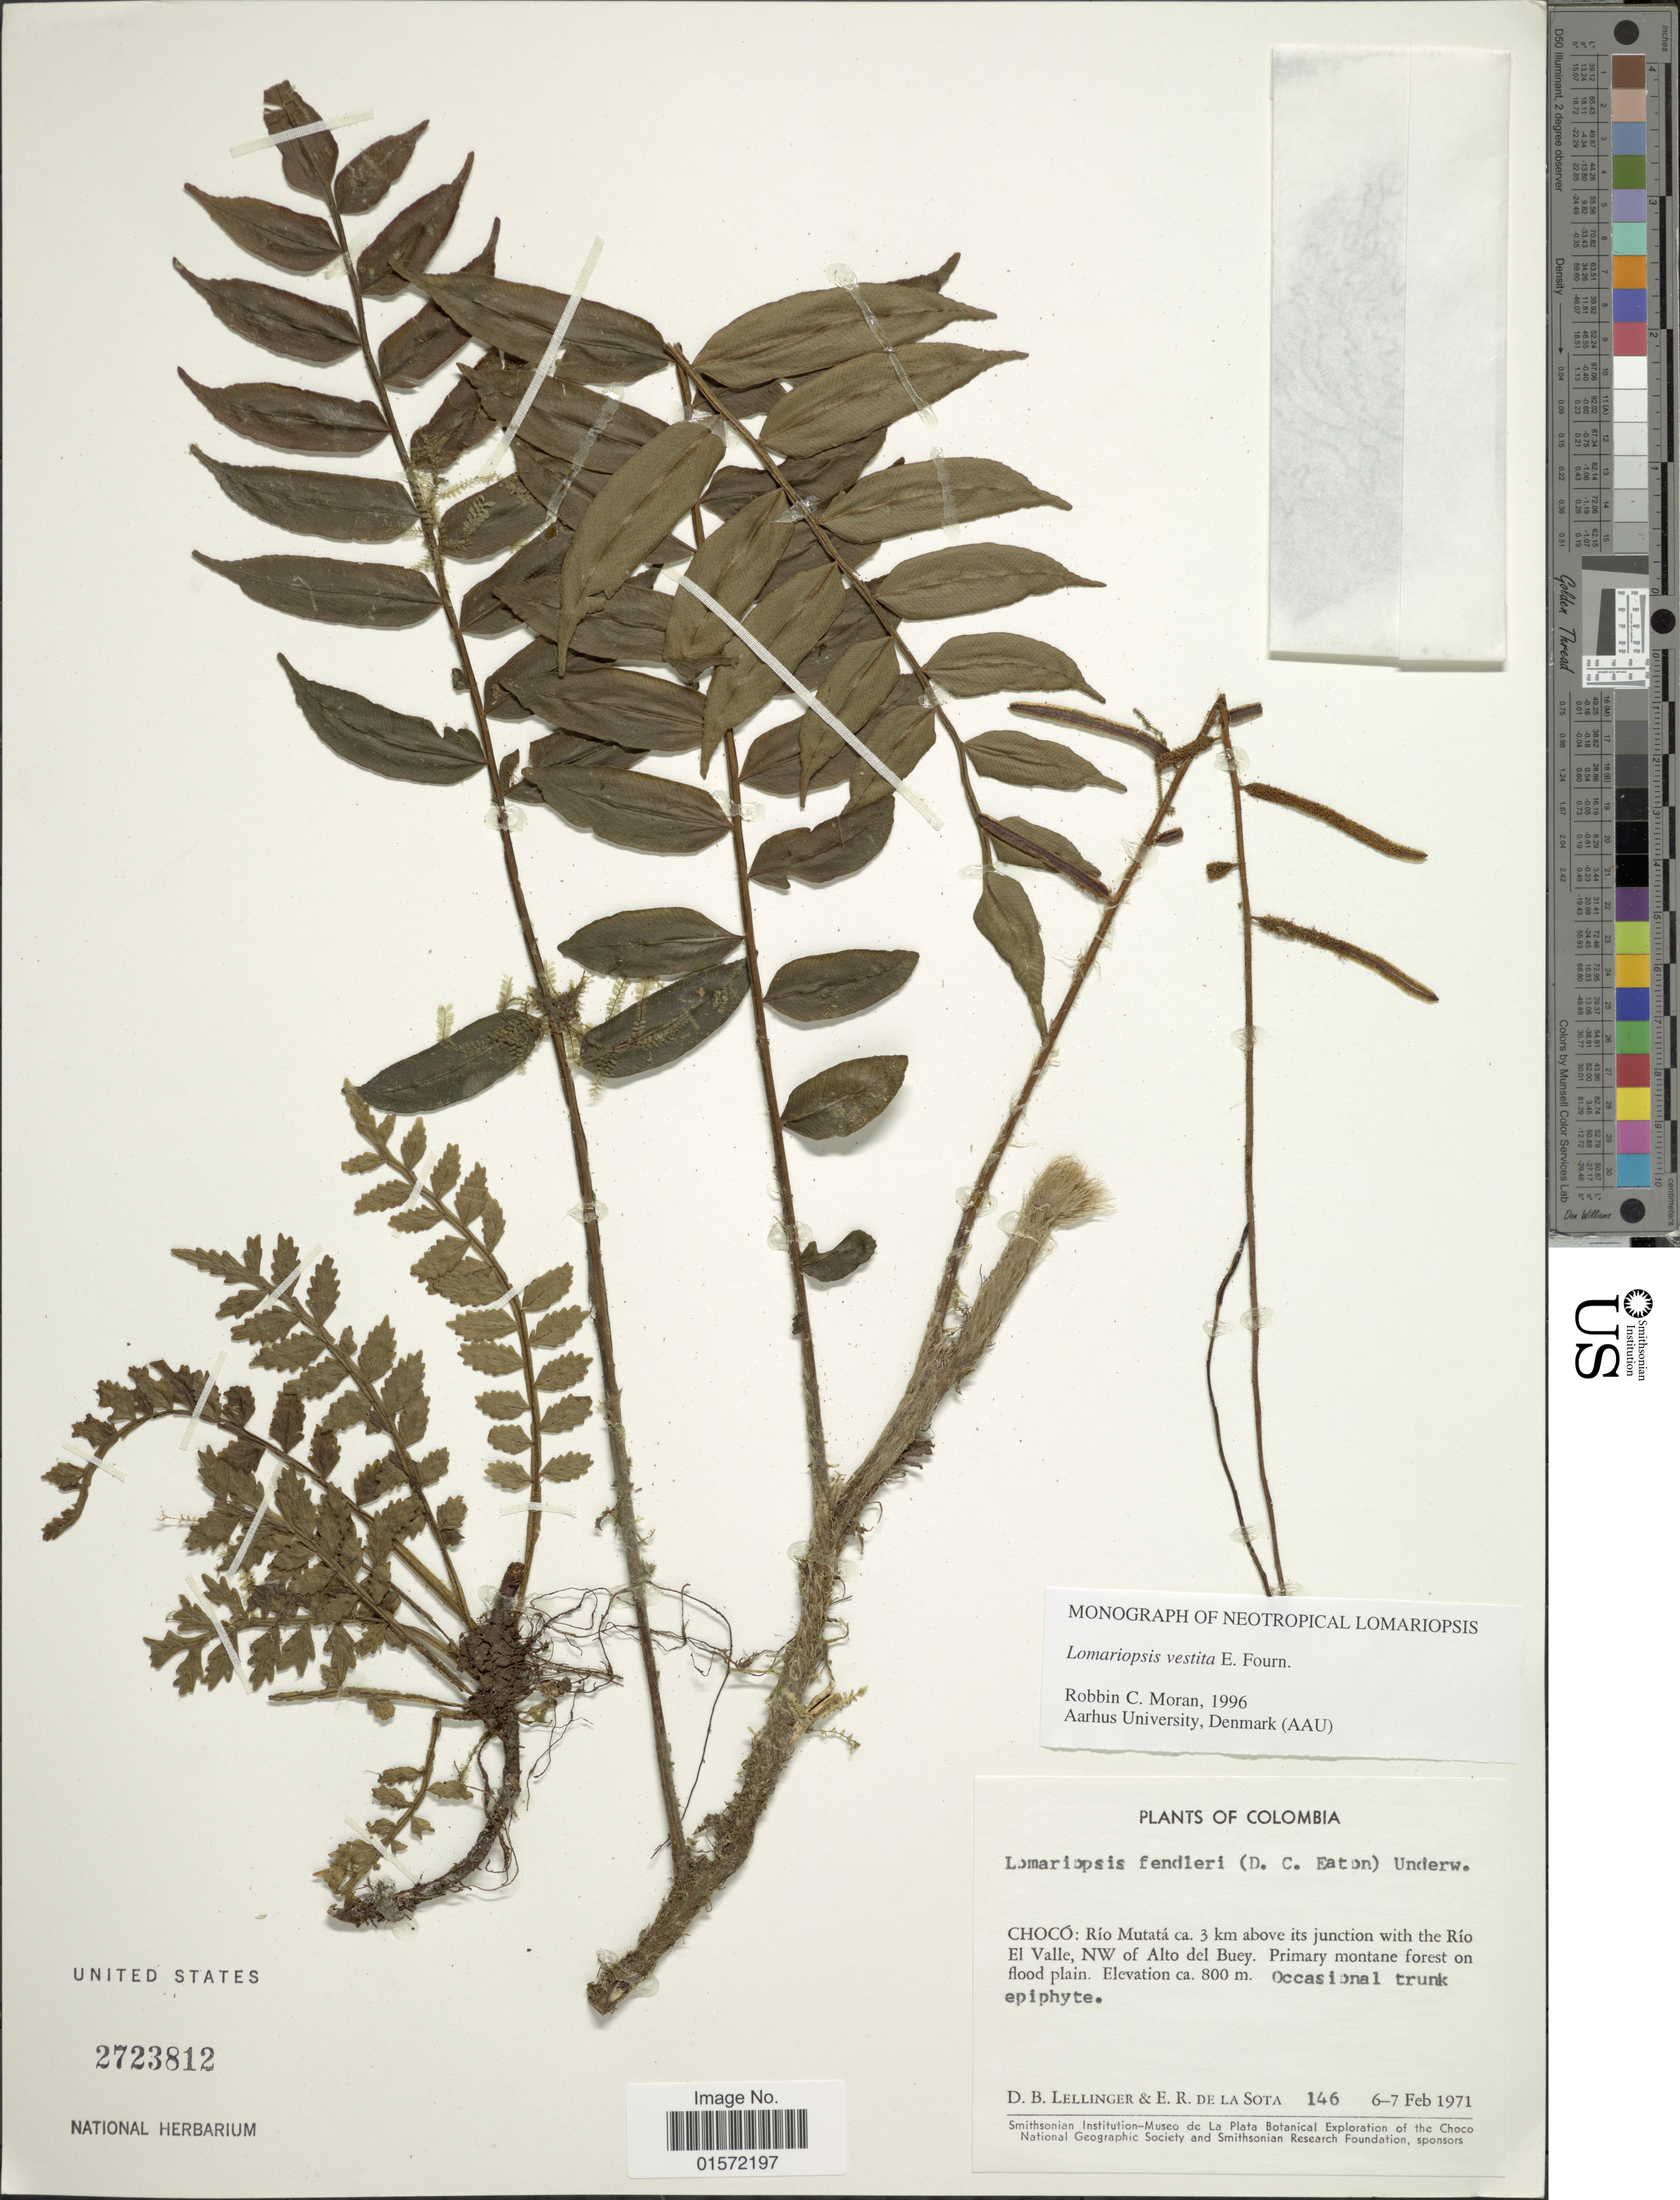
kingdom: Plantae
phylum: Tracheophyta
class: Polypodiopsida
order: Polypodiales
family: Lomariopsidaceae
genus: Lomariopsis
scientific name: Lomariopsis vestita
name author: E. Fourn.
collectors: D. B. Lellinger & E. R. de la Sota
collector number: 146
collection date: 1971-02-06/1971-02-07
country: Colombia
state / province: Chocó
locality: Río Mutatá ca. 3 km above its junction with the Río El Valle, NW of Alto del Buey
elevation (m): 800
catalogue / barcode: US 2723812